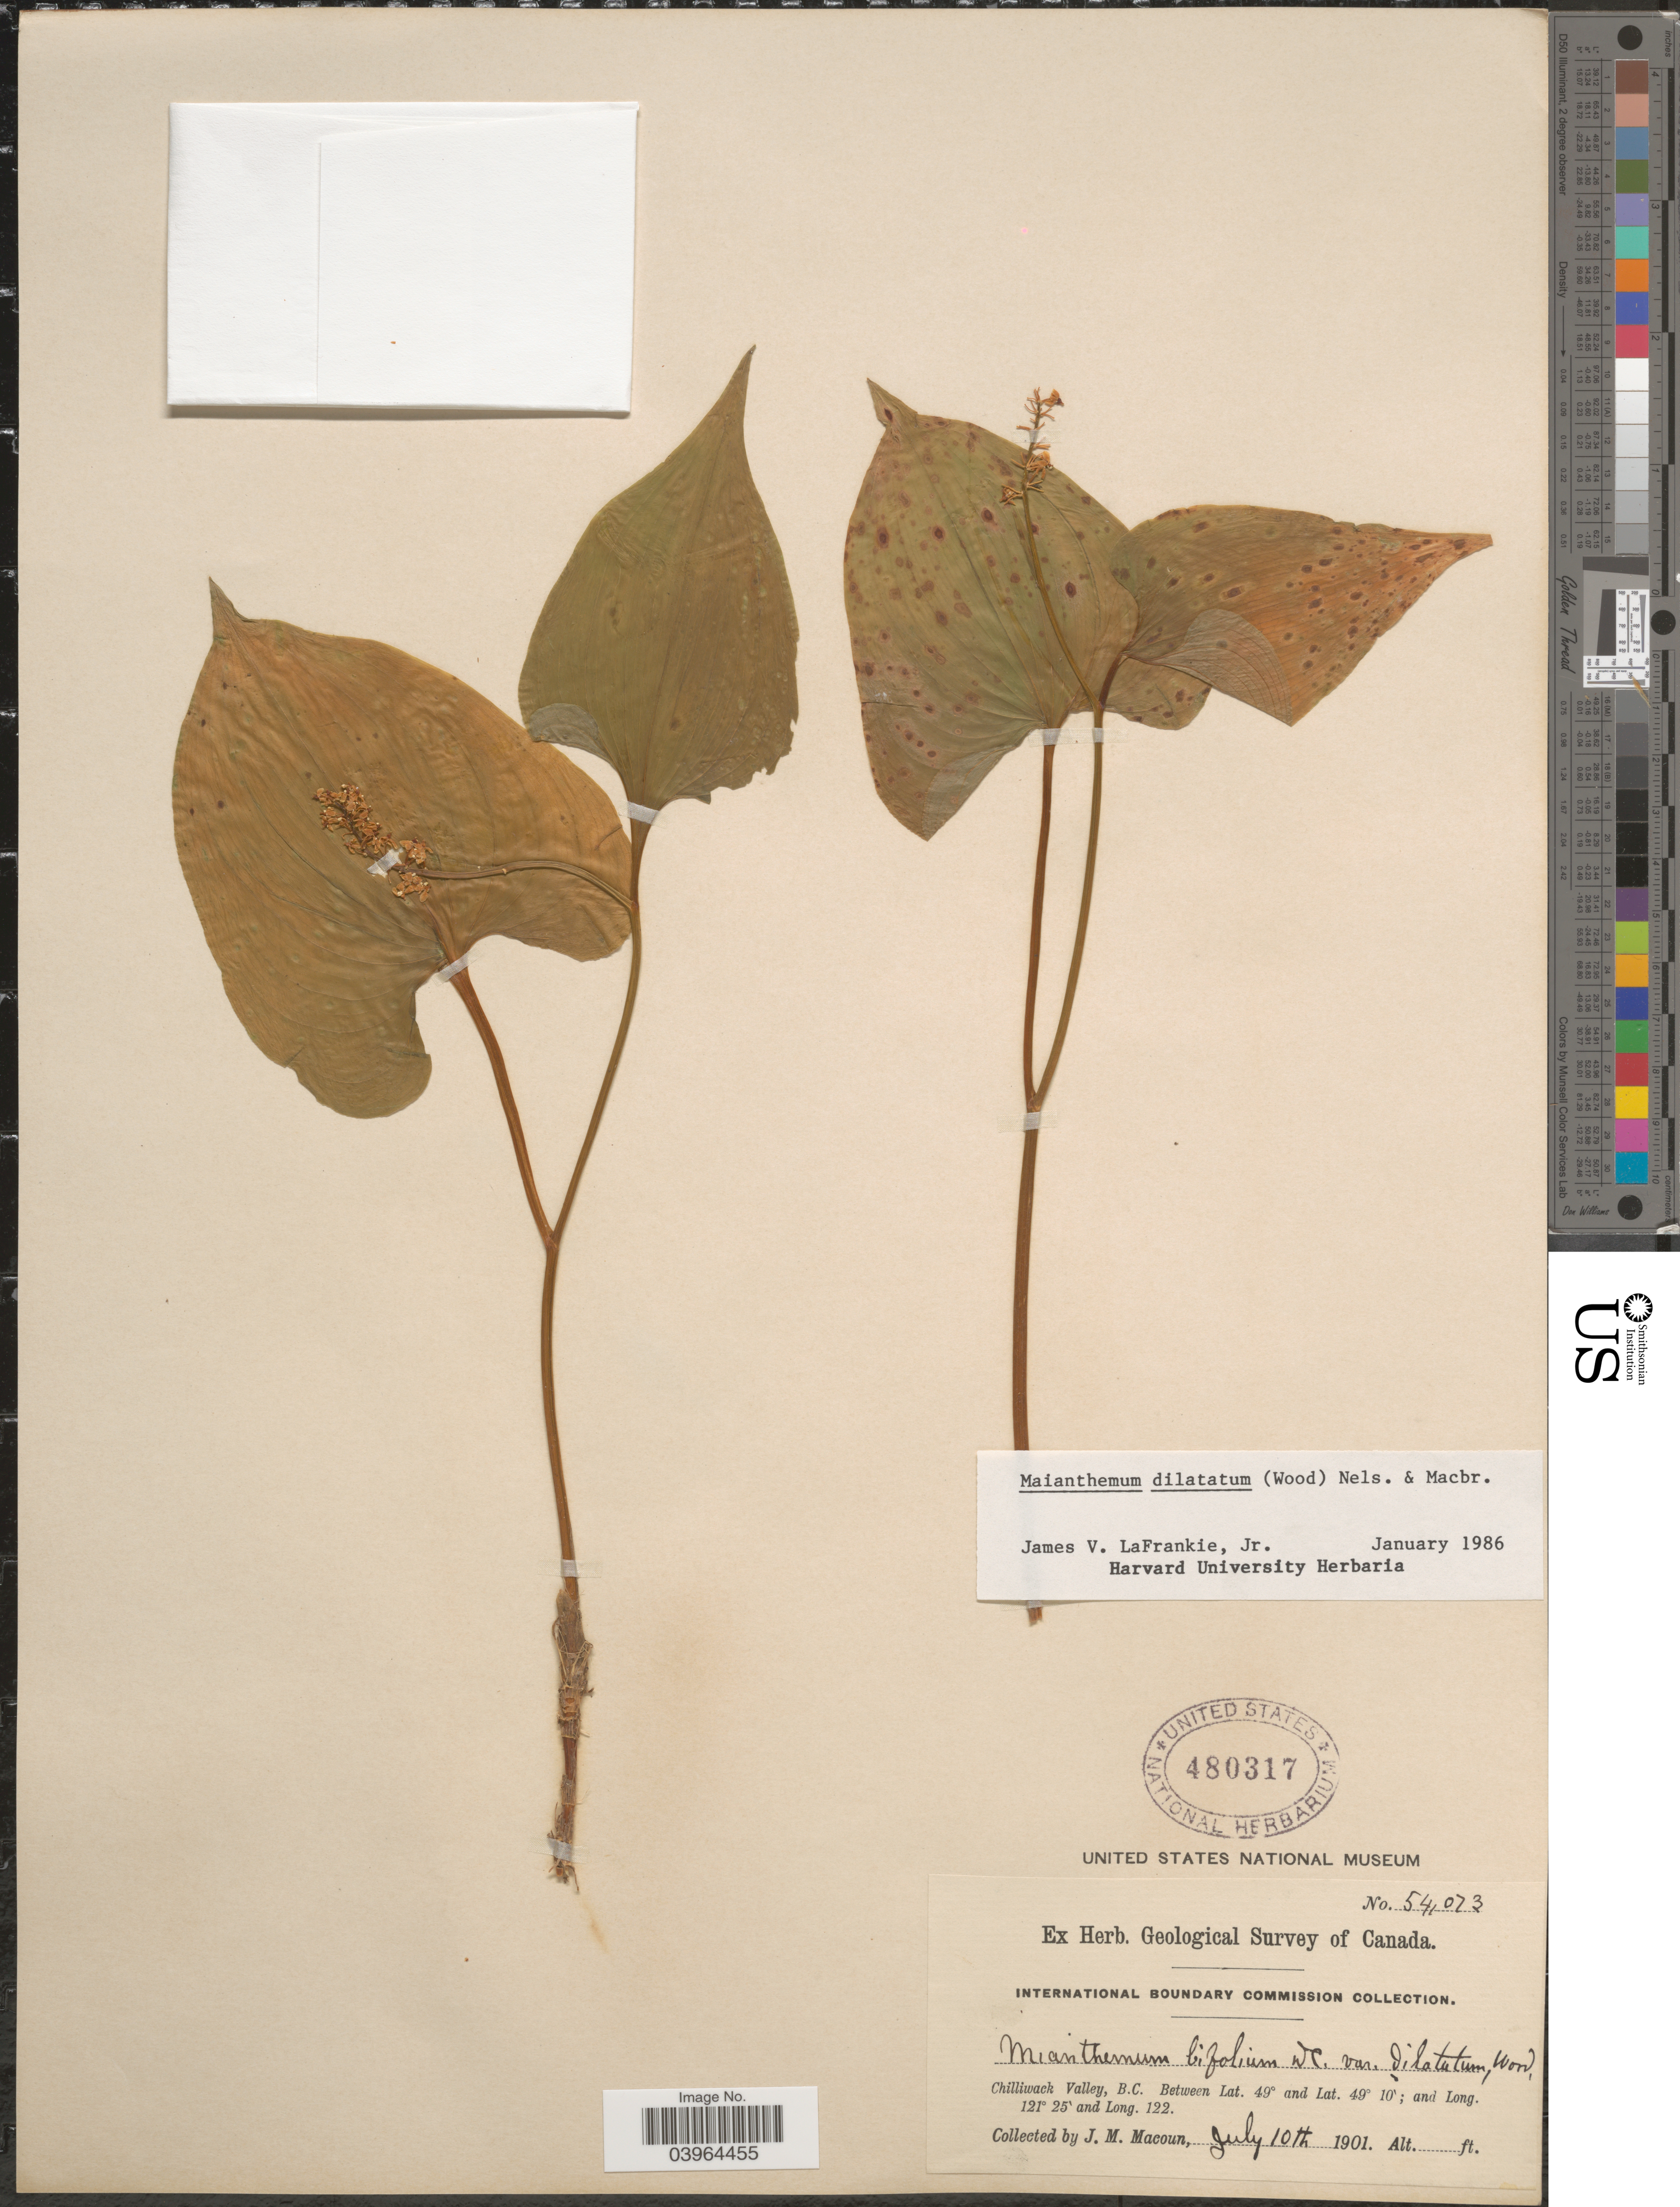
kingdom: Plantae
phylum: Tracheophyta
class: Liliopsida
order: Asparagales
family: Asparagaceae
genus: Maianthemum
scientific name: Maianthemum dilatatum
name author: (Alph. Wood) A. Nelson & J.F. Macbr.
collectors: J. M. Macoun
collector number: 54073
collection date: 1901-07-10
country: Canada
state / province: British Columbia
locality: Chiliwack Valley, B.C.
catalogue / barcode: US 480317